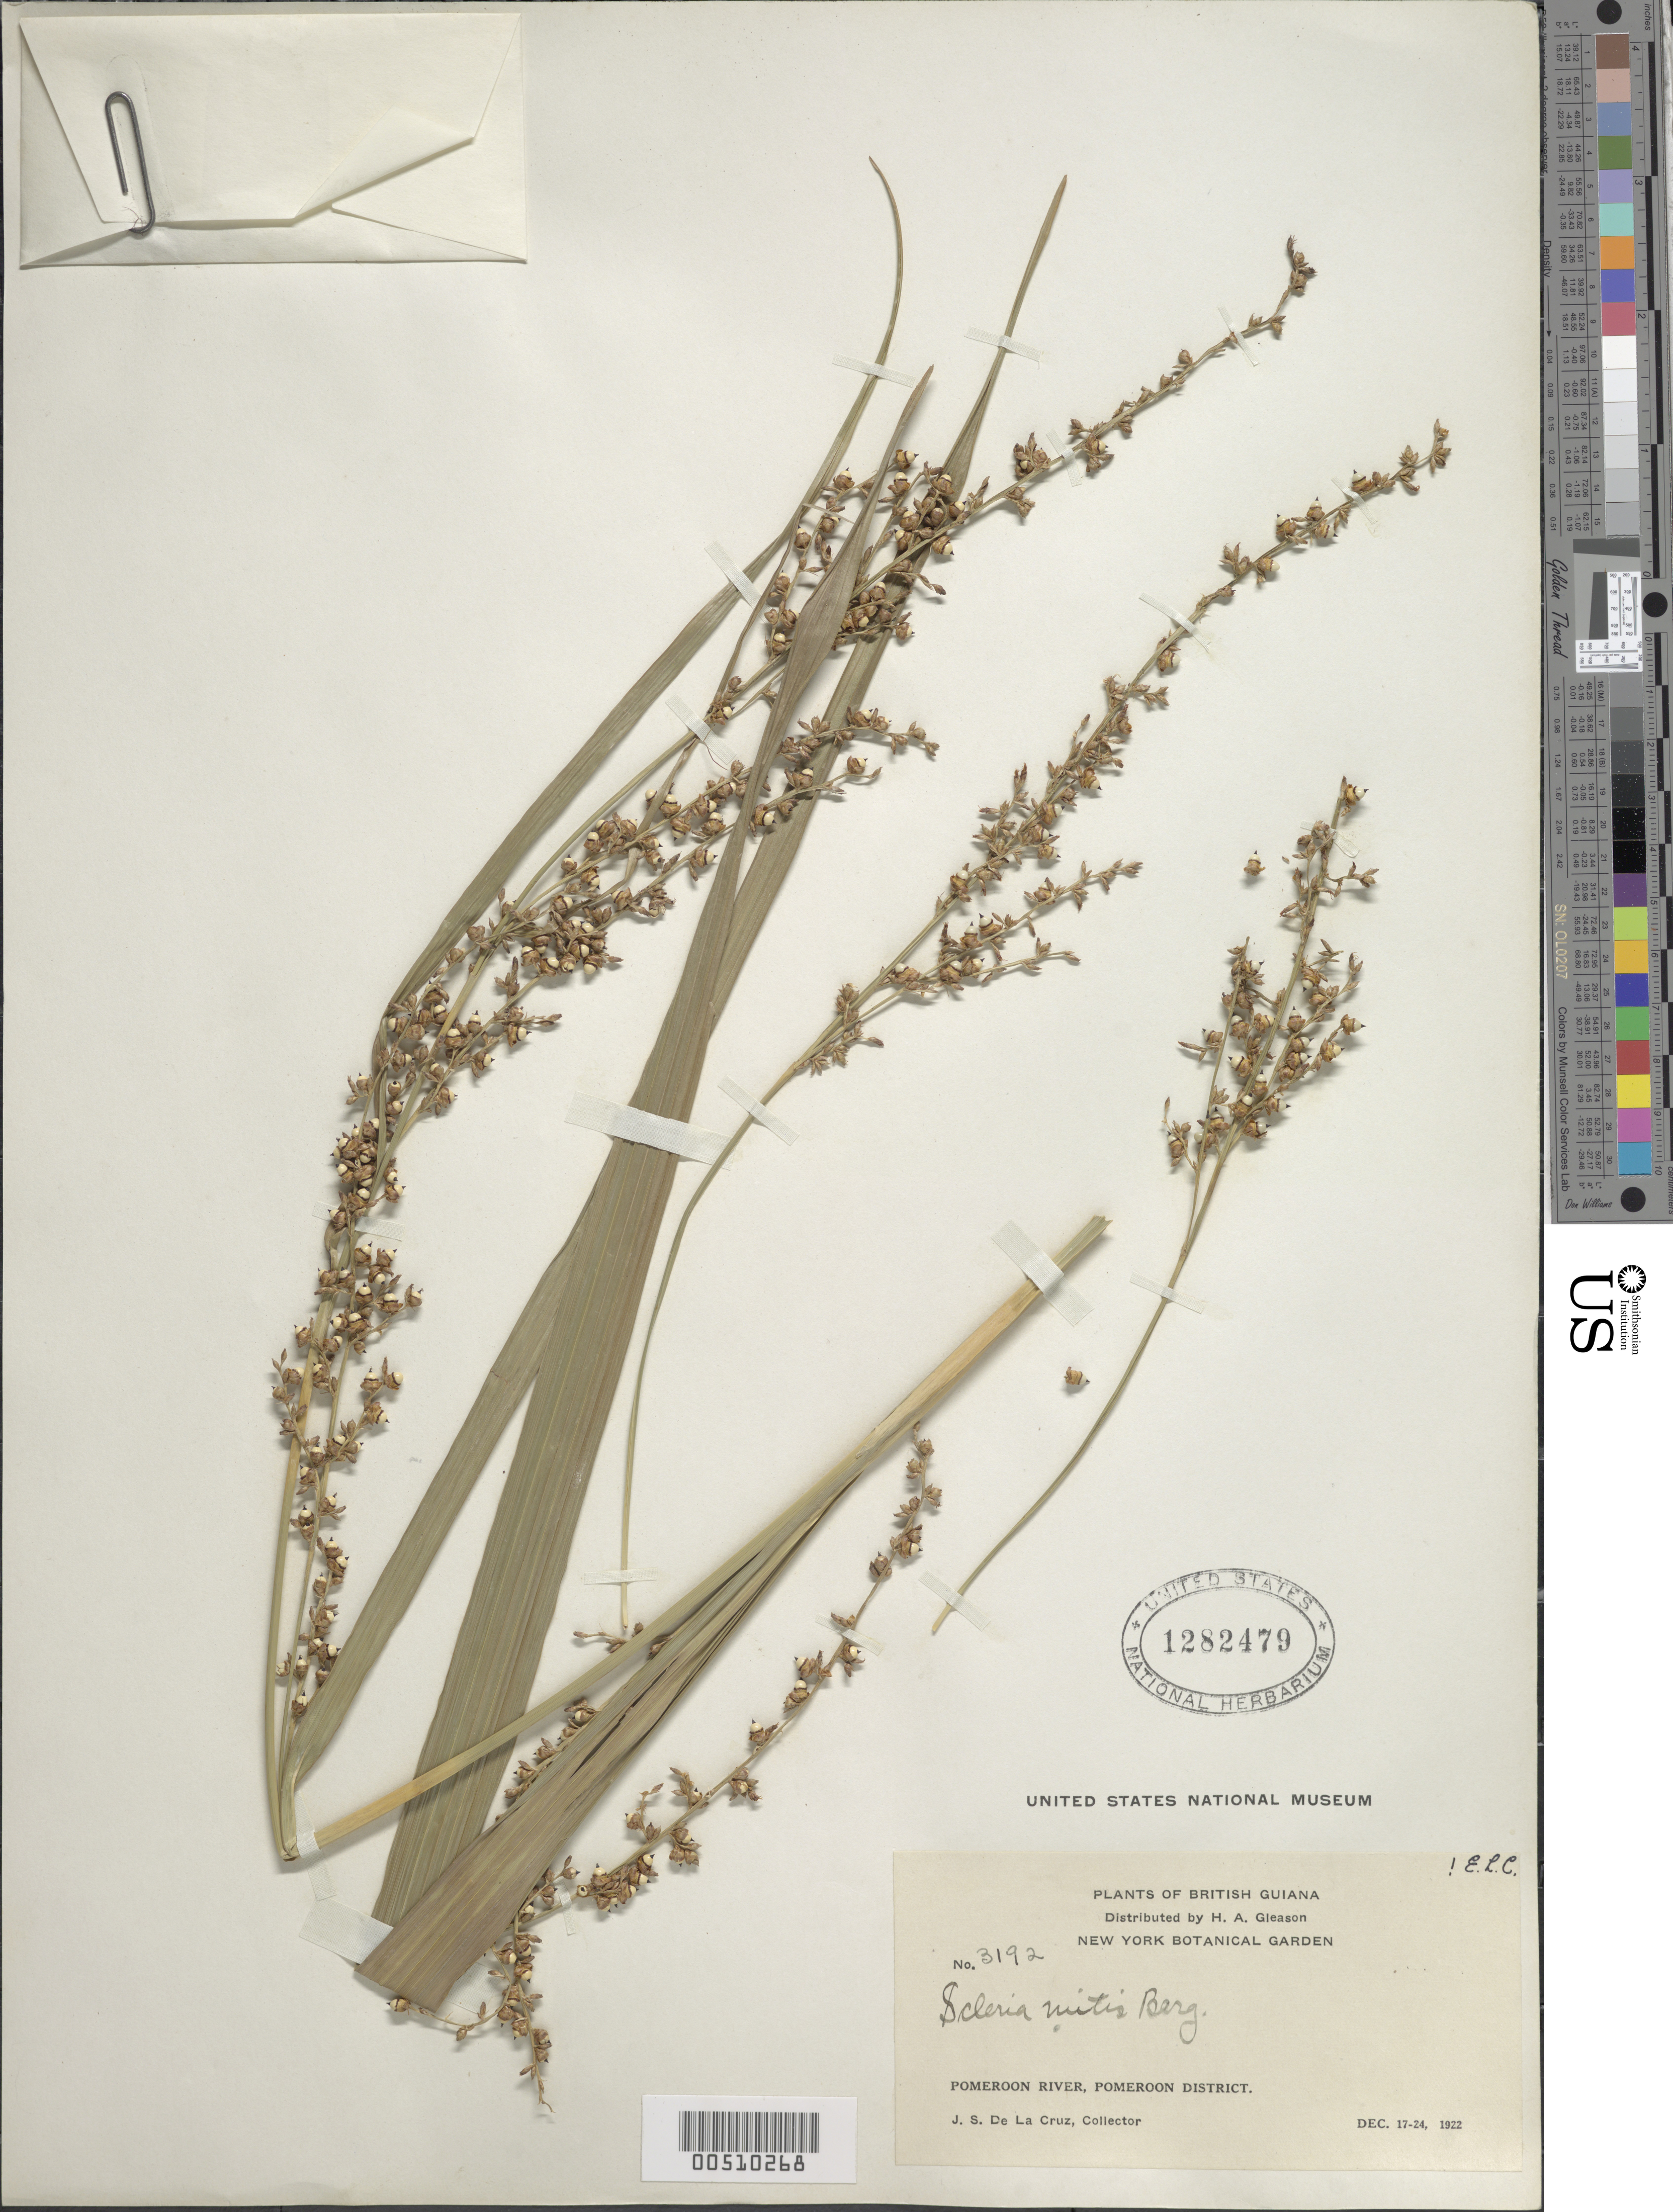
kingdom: Plantae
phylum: Tracheophyta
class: Liliopsida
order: Poales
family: Cyperaceae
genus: Scleria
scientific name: Scleria mitis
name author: P.J. Bergius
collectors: J. S. de la Cruz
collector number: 3192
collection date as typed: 17 Dec 1922 to 24 Dec 1922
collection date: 1922-12-17/1922-12-24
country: Guyana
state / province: Pomeroon-Supenaam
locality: Pomeroon River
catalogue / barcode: US 1282479